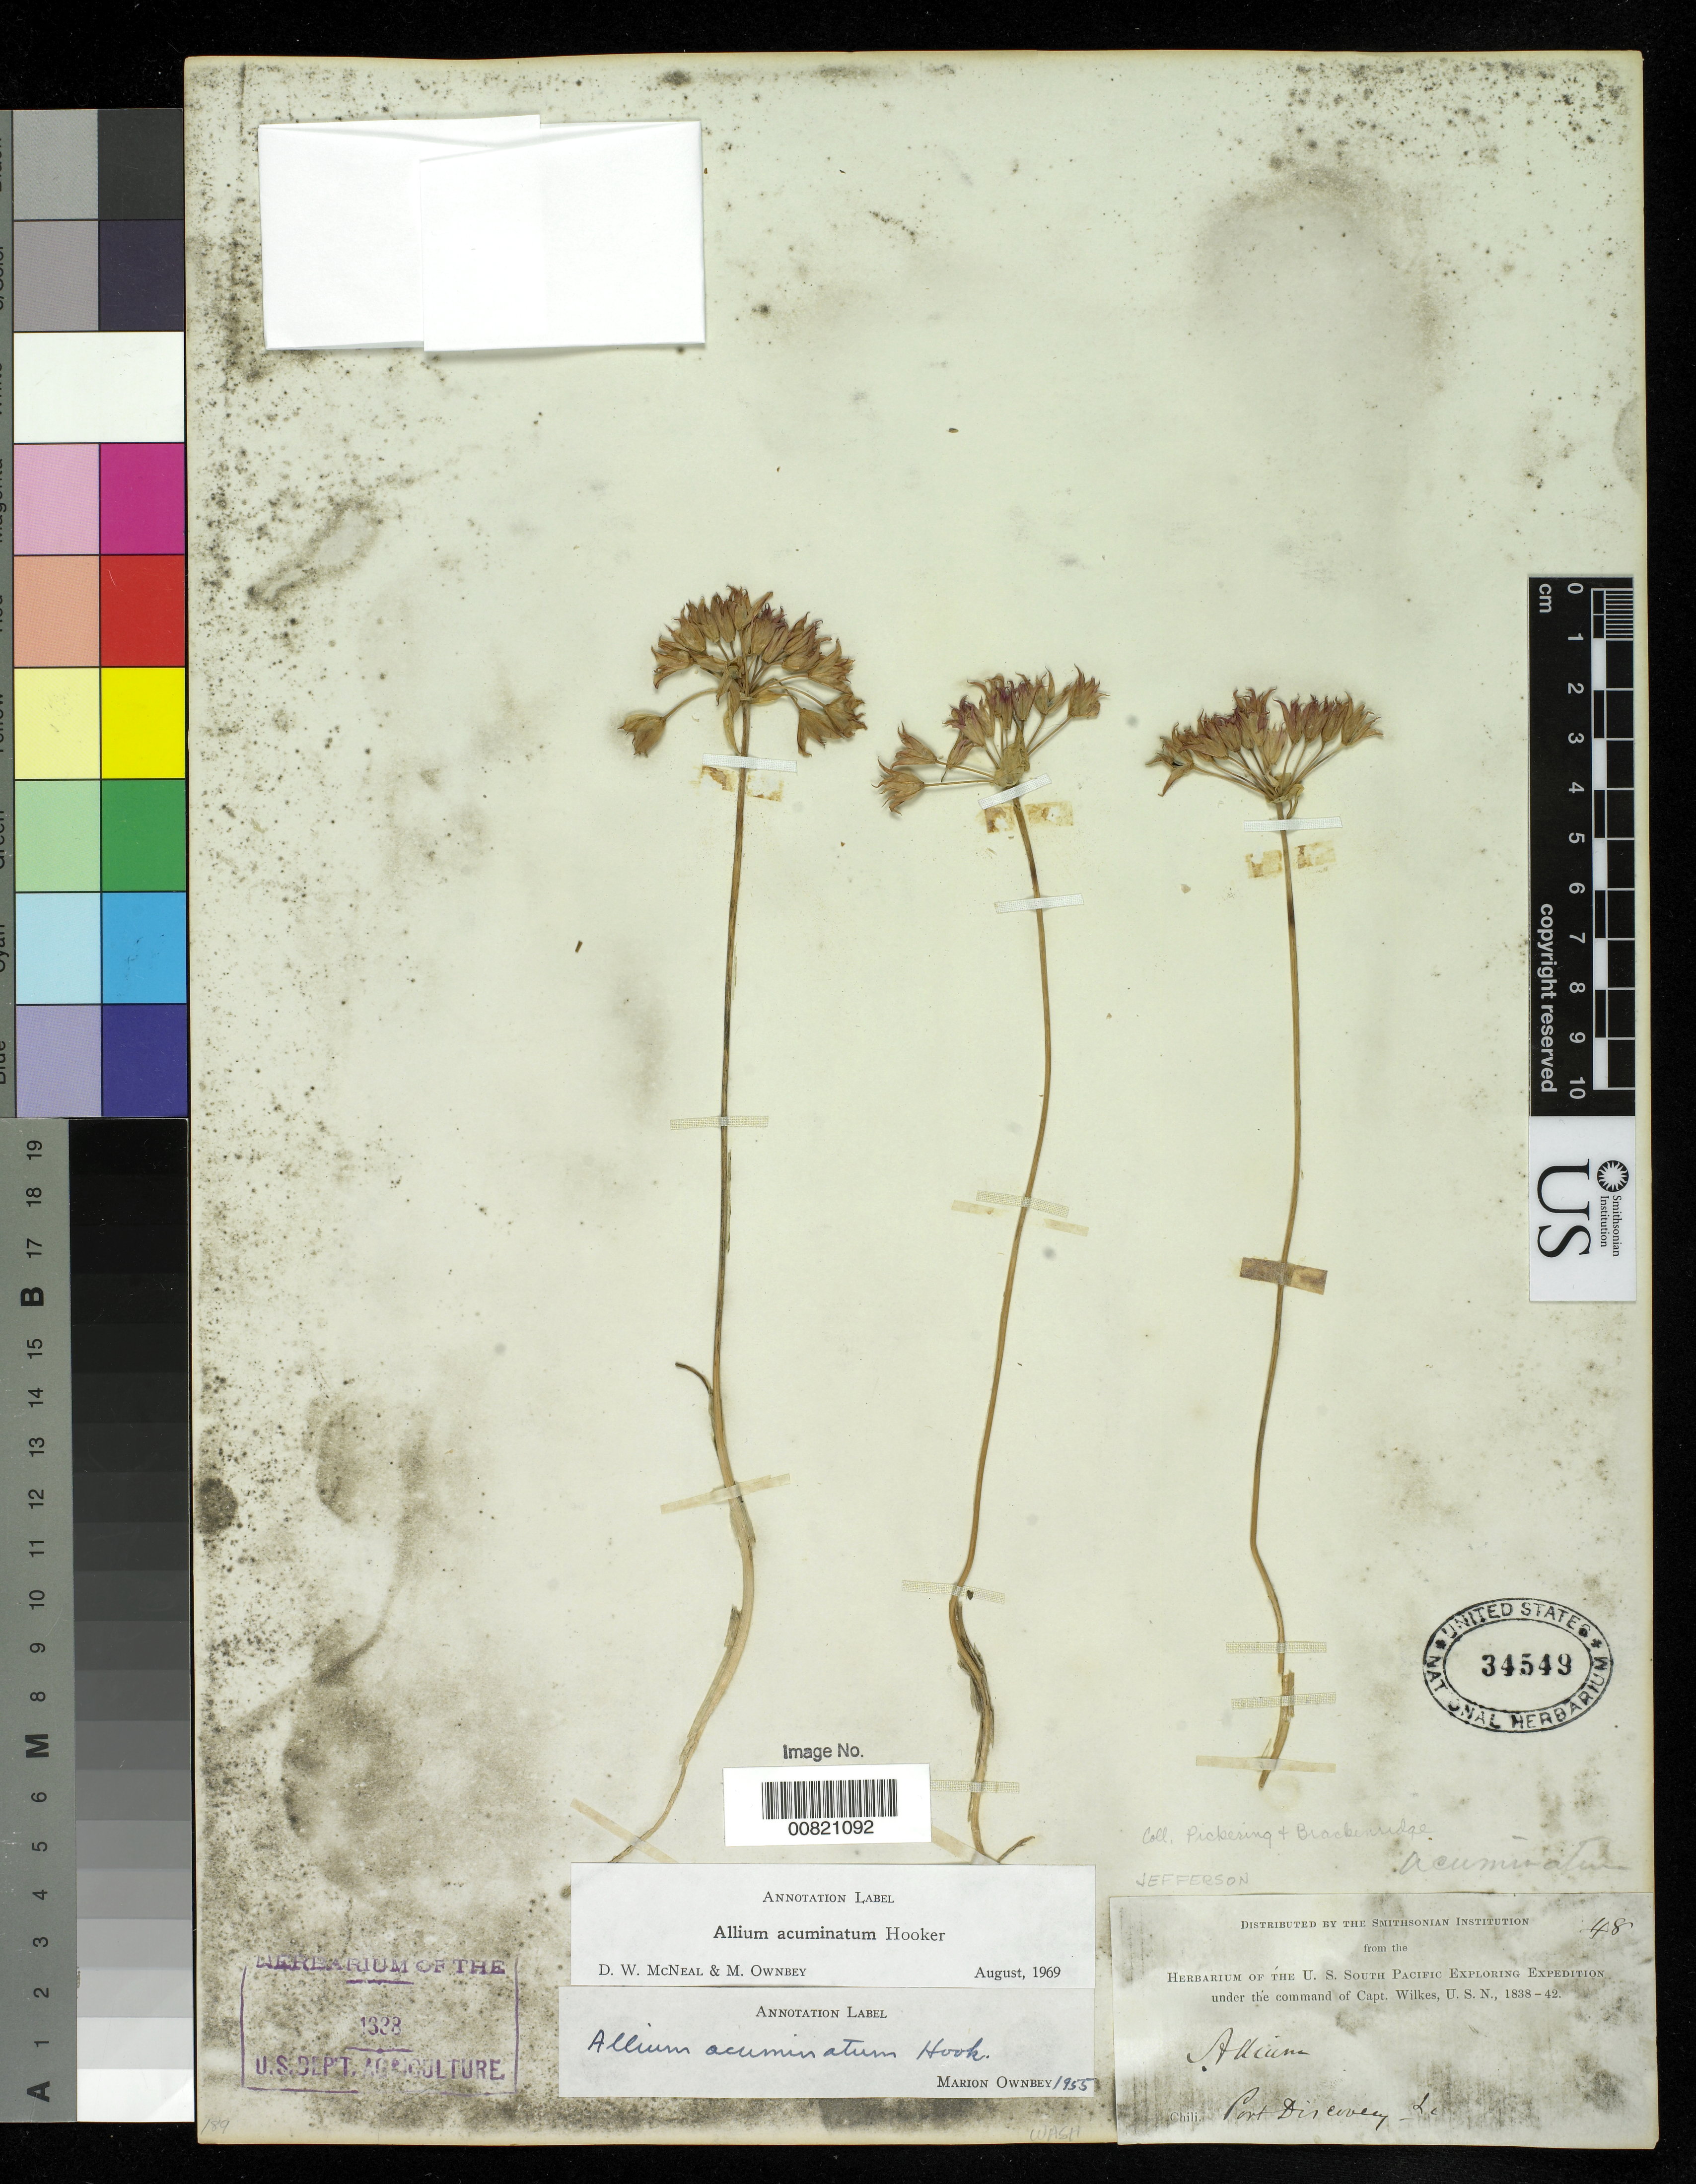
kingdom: Plantae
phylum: Tracheophyta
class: Liliopsida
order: Asparagales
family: Amaryllidaceae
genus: Allium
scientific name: Allium acuminatum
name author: Hook.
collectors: Wilkes Explor. Exped.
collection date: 1838/1842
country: United States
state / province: Washington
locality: Port Discovery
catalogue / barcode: US 34549